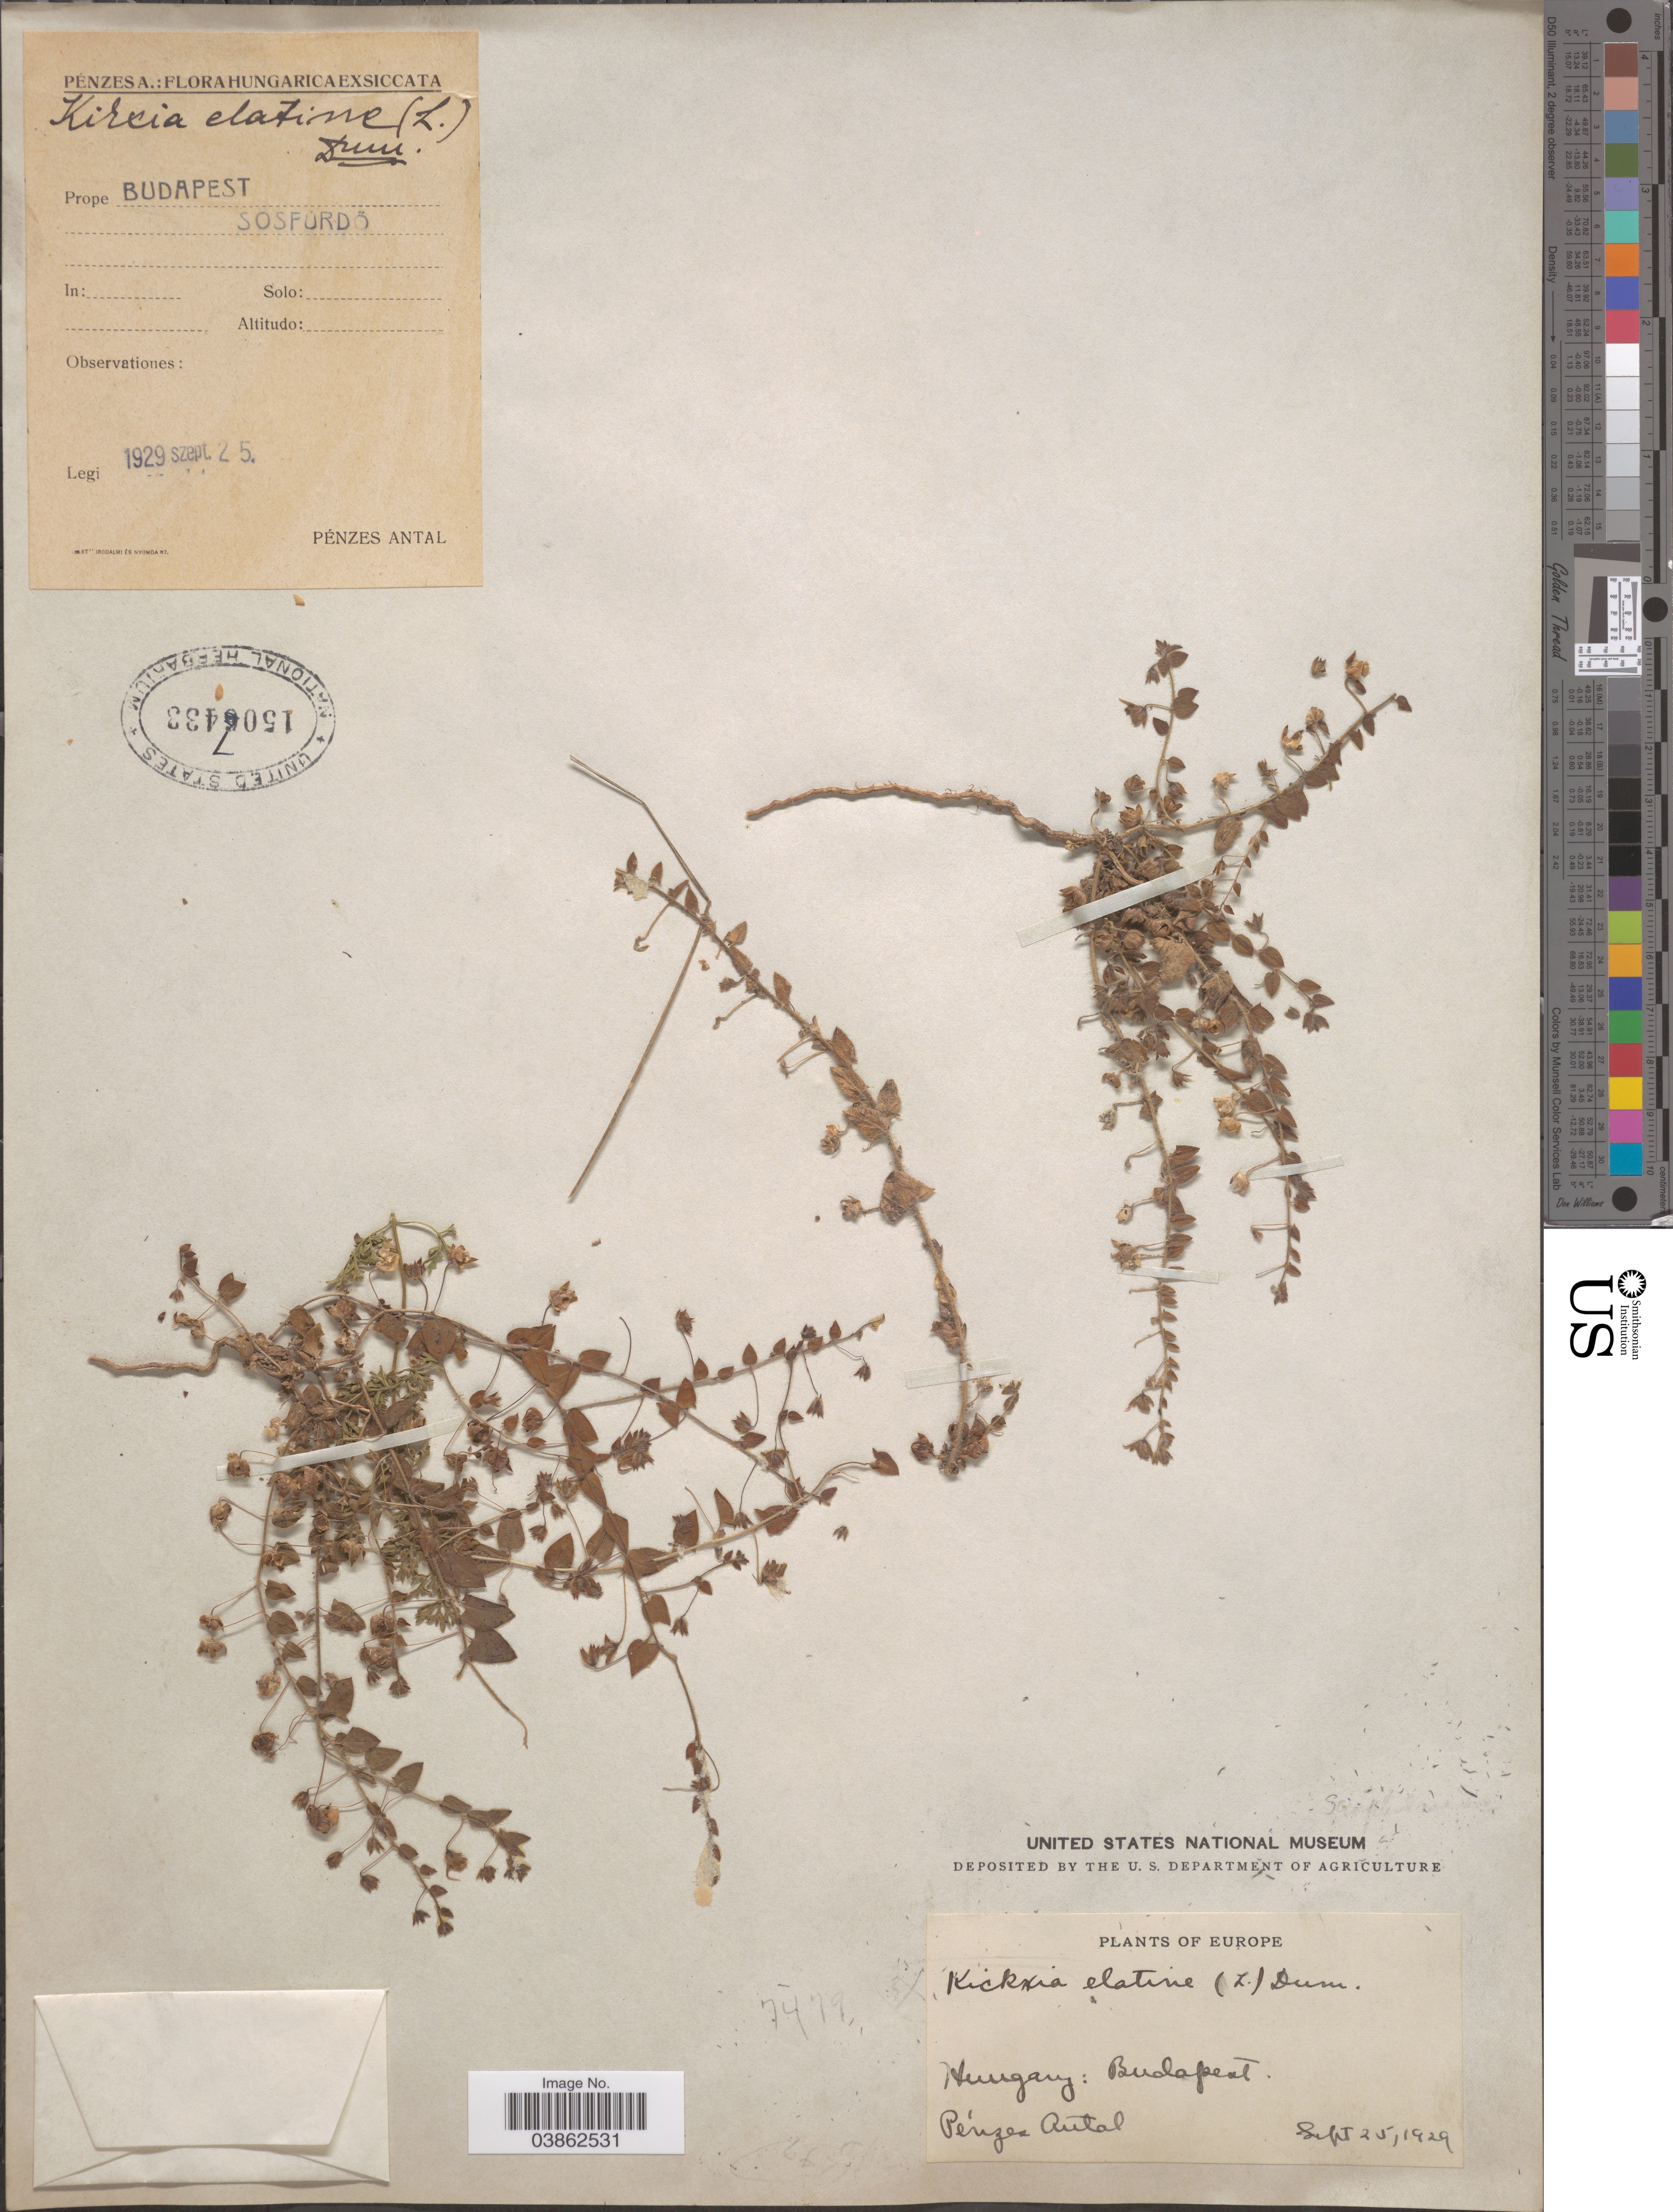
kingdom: Plantae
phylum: Tracheophyta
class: Magnoliopsida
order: Lamiales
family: Plantaginaceae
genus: Elatinoides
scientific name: Elatinoides elatine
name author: (L.) Wettst.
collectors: A. Pénzes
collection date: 1929-09-25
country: Hungary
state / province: Budapest, Capital District of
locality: Prope Budapest. Sosfurdö.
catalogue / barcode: US 1507433